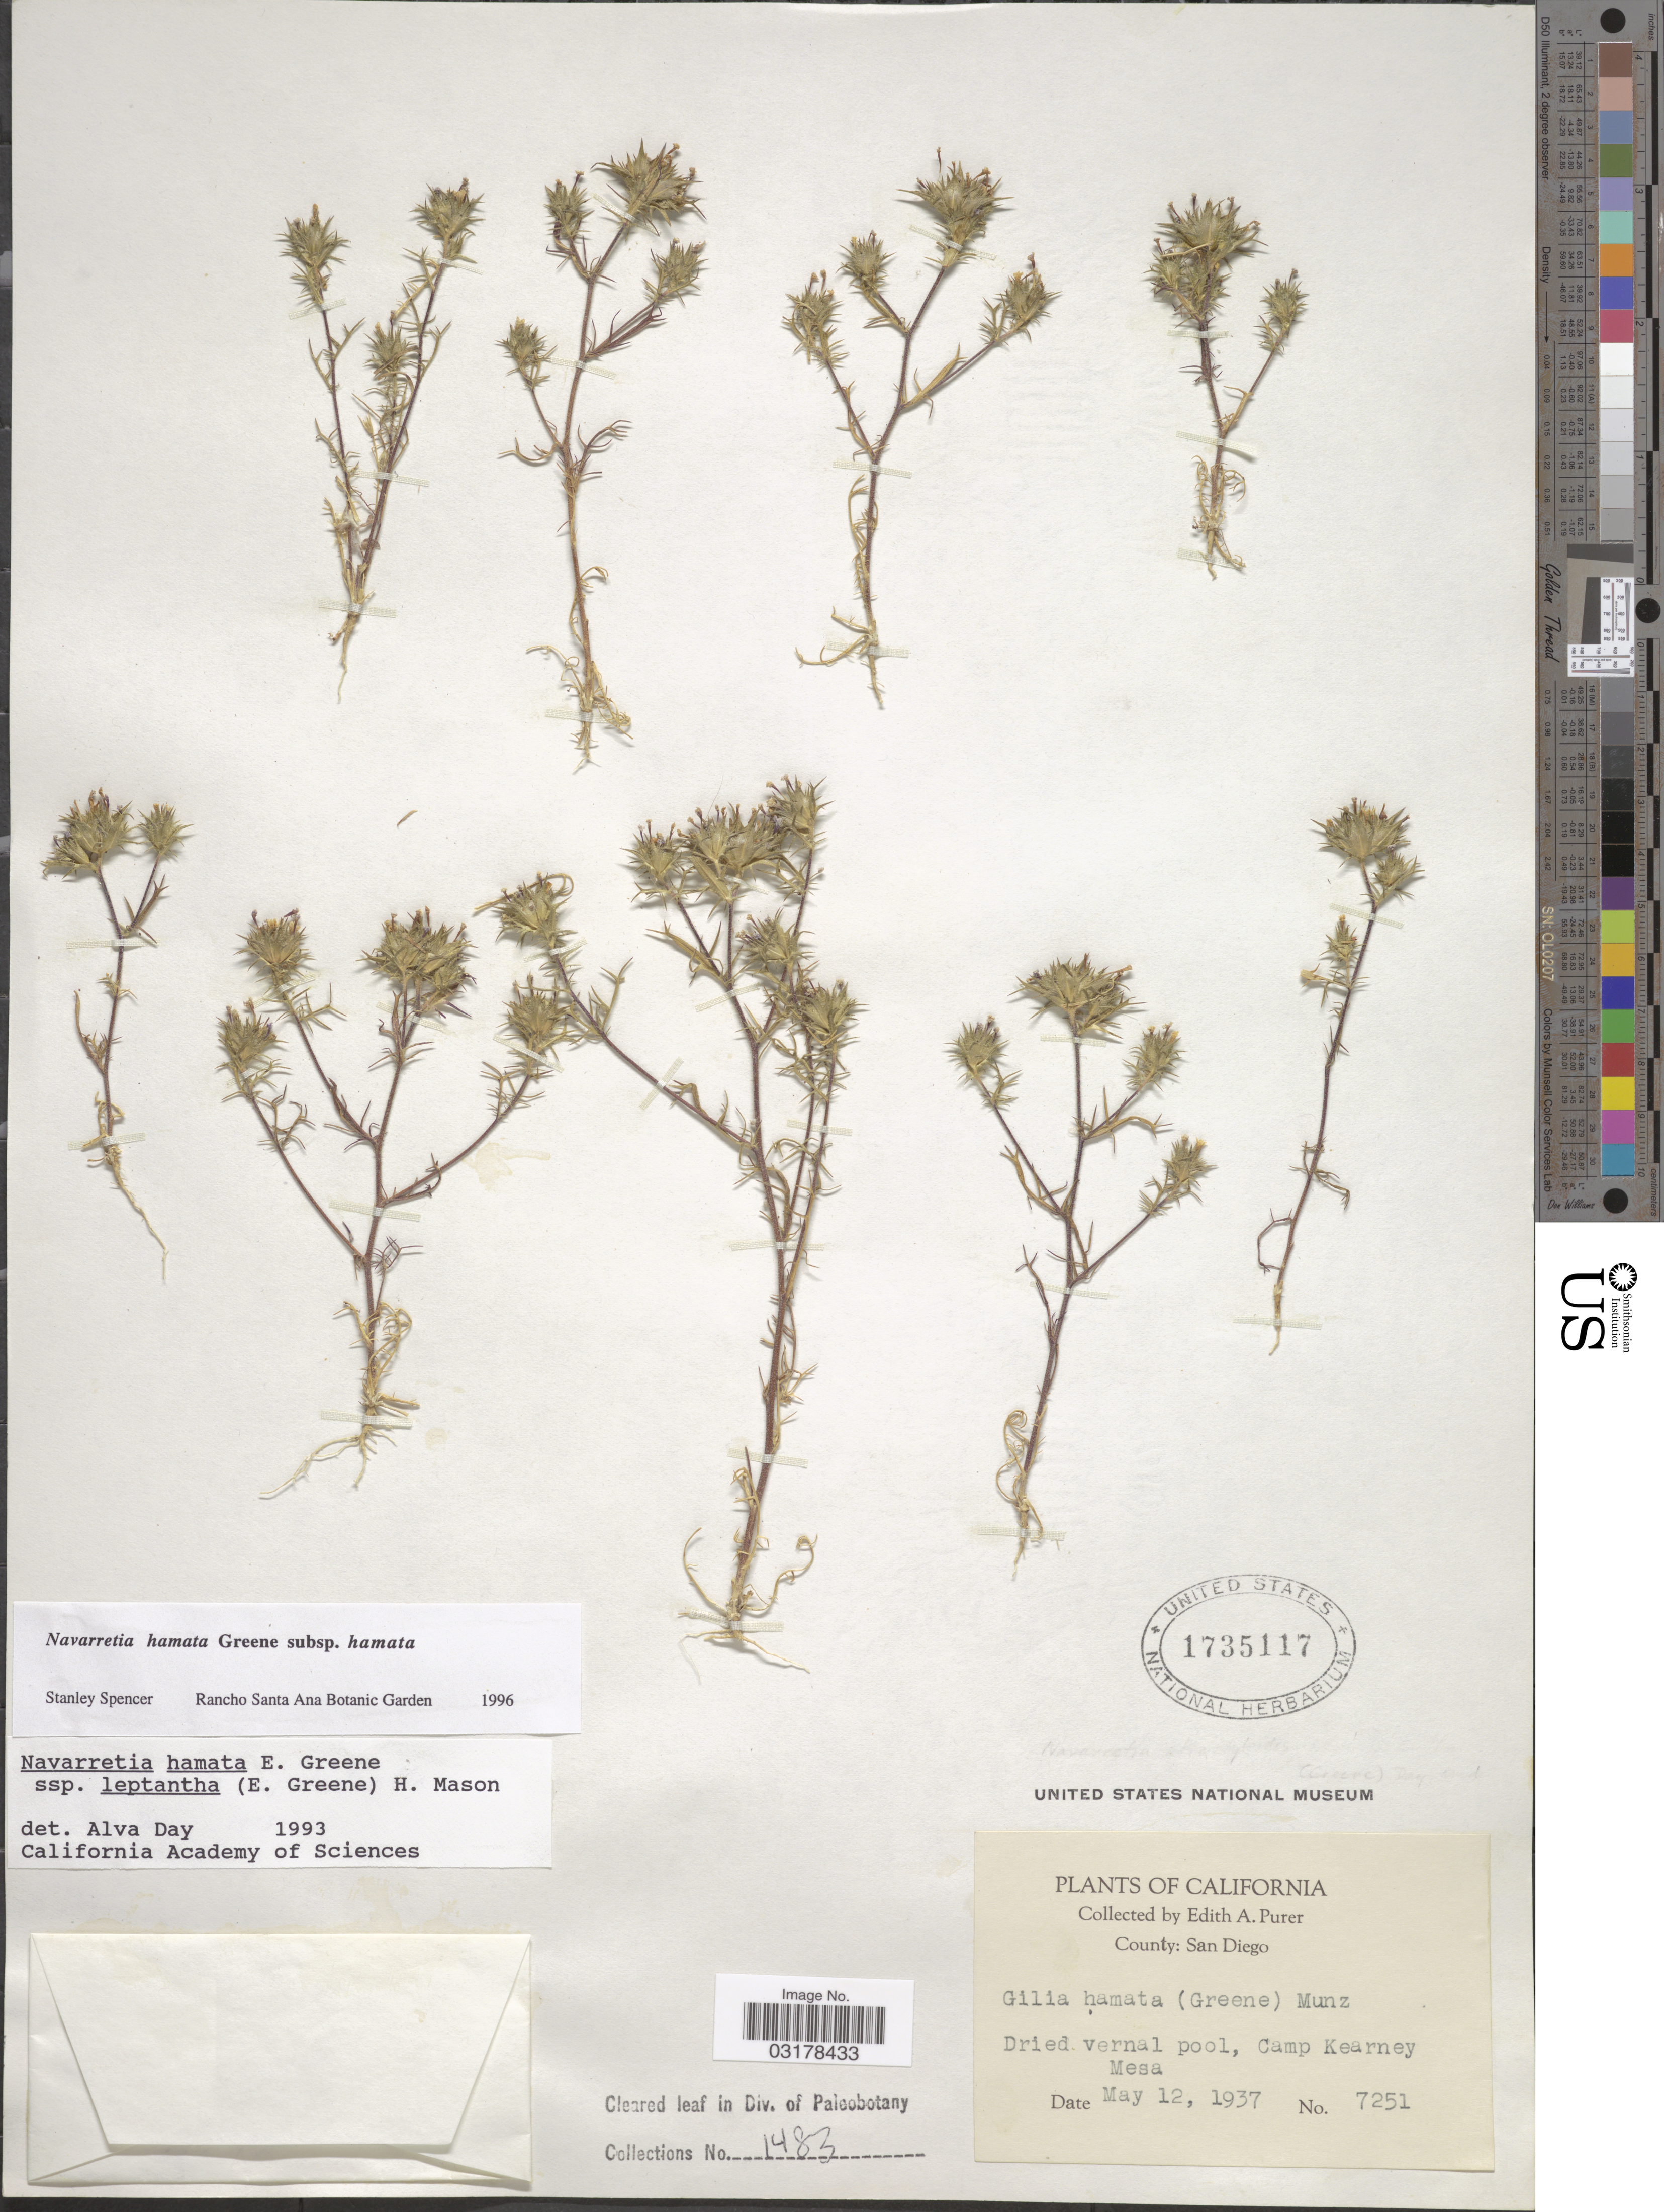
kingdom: Plantae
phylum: Tracheophyta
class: Magnoliopsida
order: Ericales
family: Polemoniaceae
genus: Navarretia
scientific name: Navarretia hamata var. hamata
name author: Greene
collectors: E. Purer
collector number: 7251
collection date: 1937-05-12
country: United States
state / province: California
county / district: San Diego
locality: County: San Diego. Camp Kearney Mesa.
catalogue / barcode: US 1735117